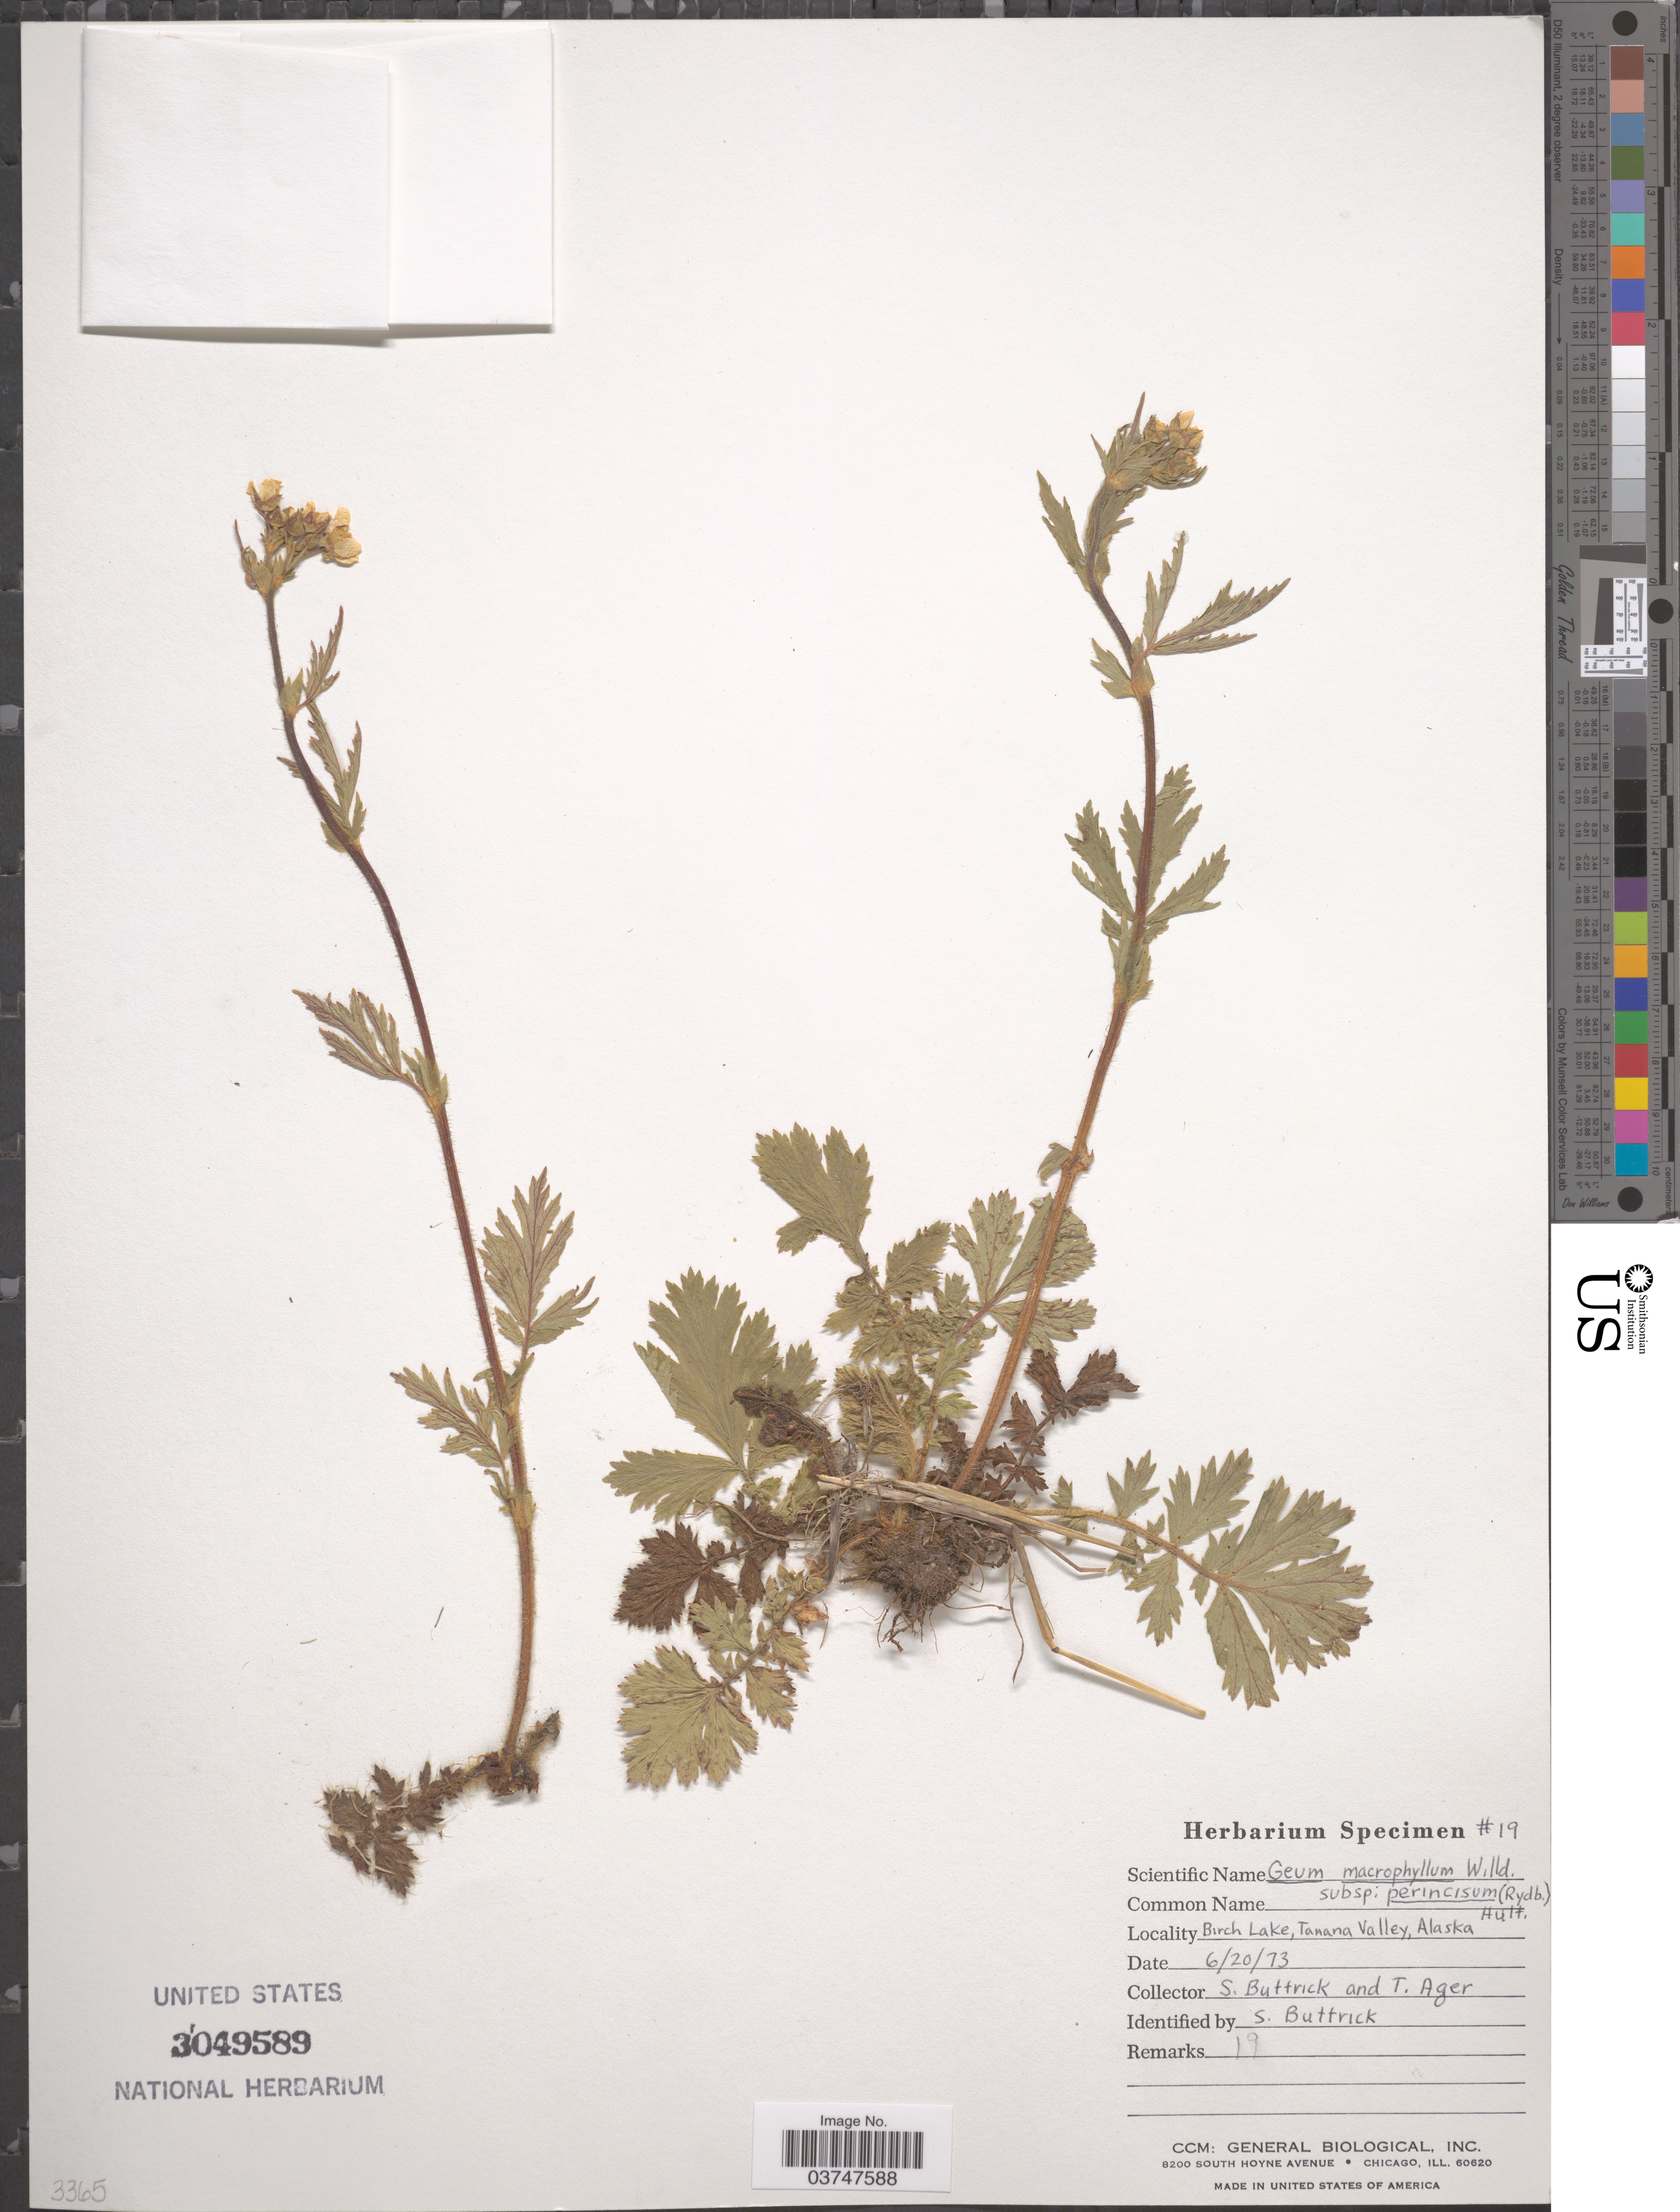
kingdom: Plantae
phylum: Tracheophyta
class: Magnoliopsida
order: Rosales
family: Rosaceae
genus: Geum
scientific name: Geum macrophyllum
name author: Willd.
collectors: S. Buttrick & T. Ager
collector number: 19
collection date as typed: Transcribed d/m/y: 20/6/73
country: United States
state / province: Alaska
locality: Birch Lake, Tanana Valley.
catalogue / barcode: US 3049589